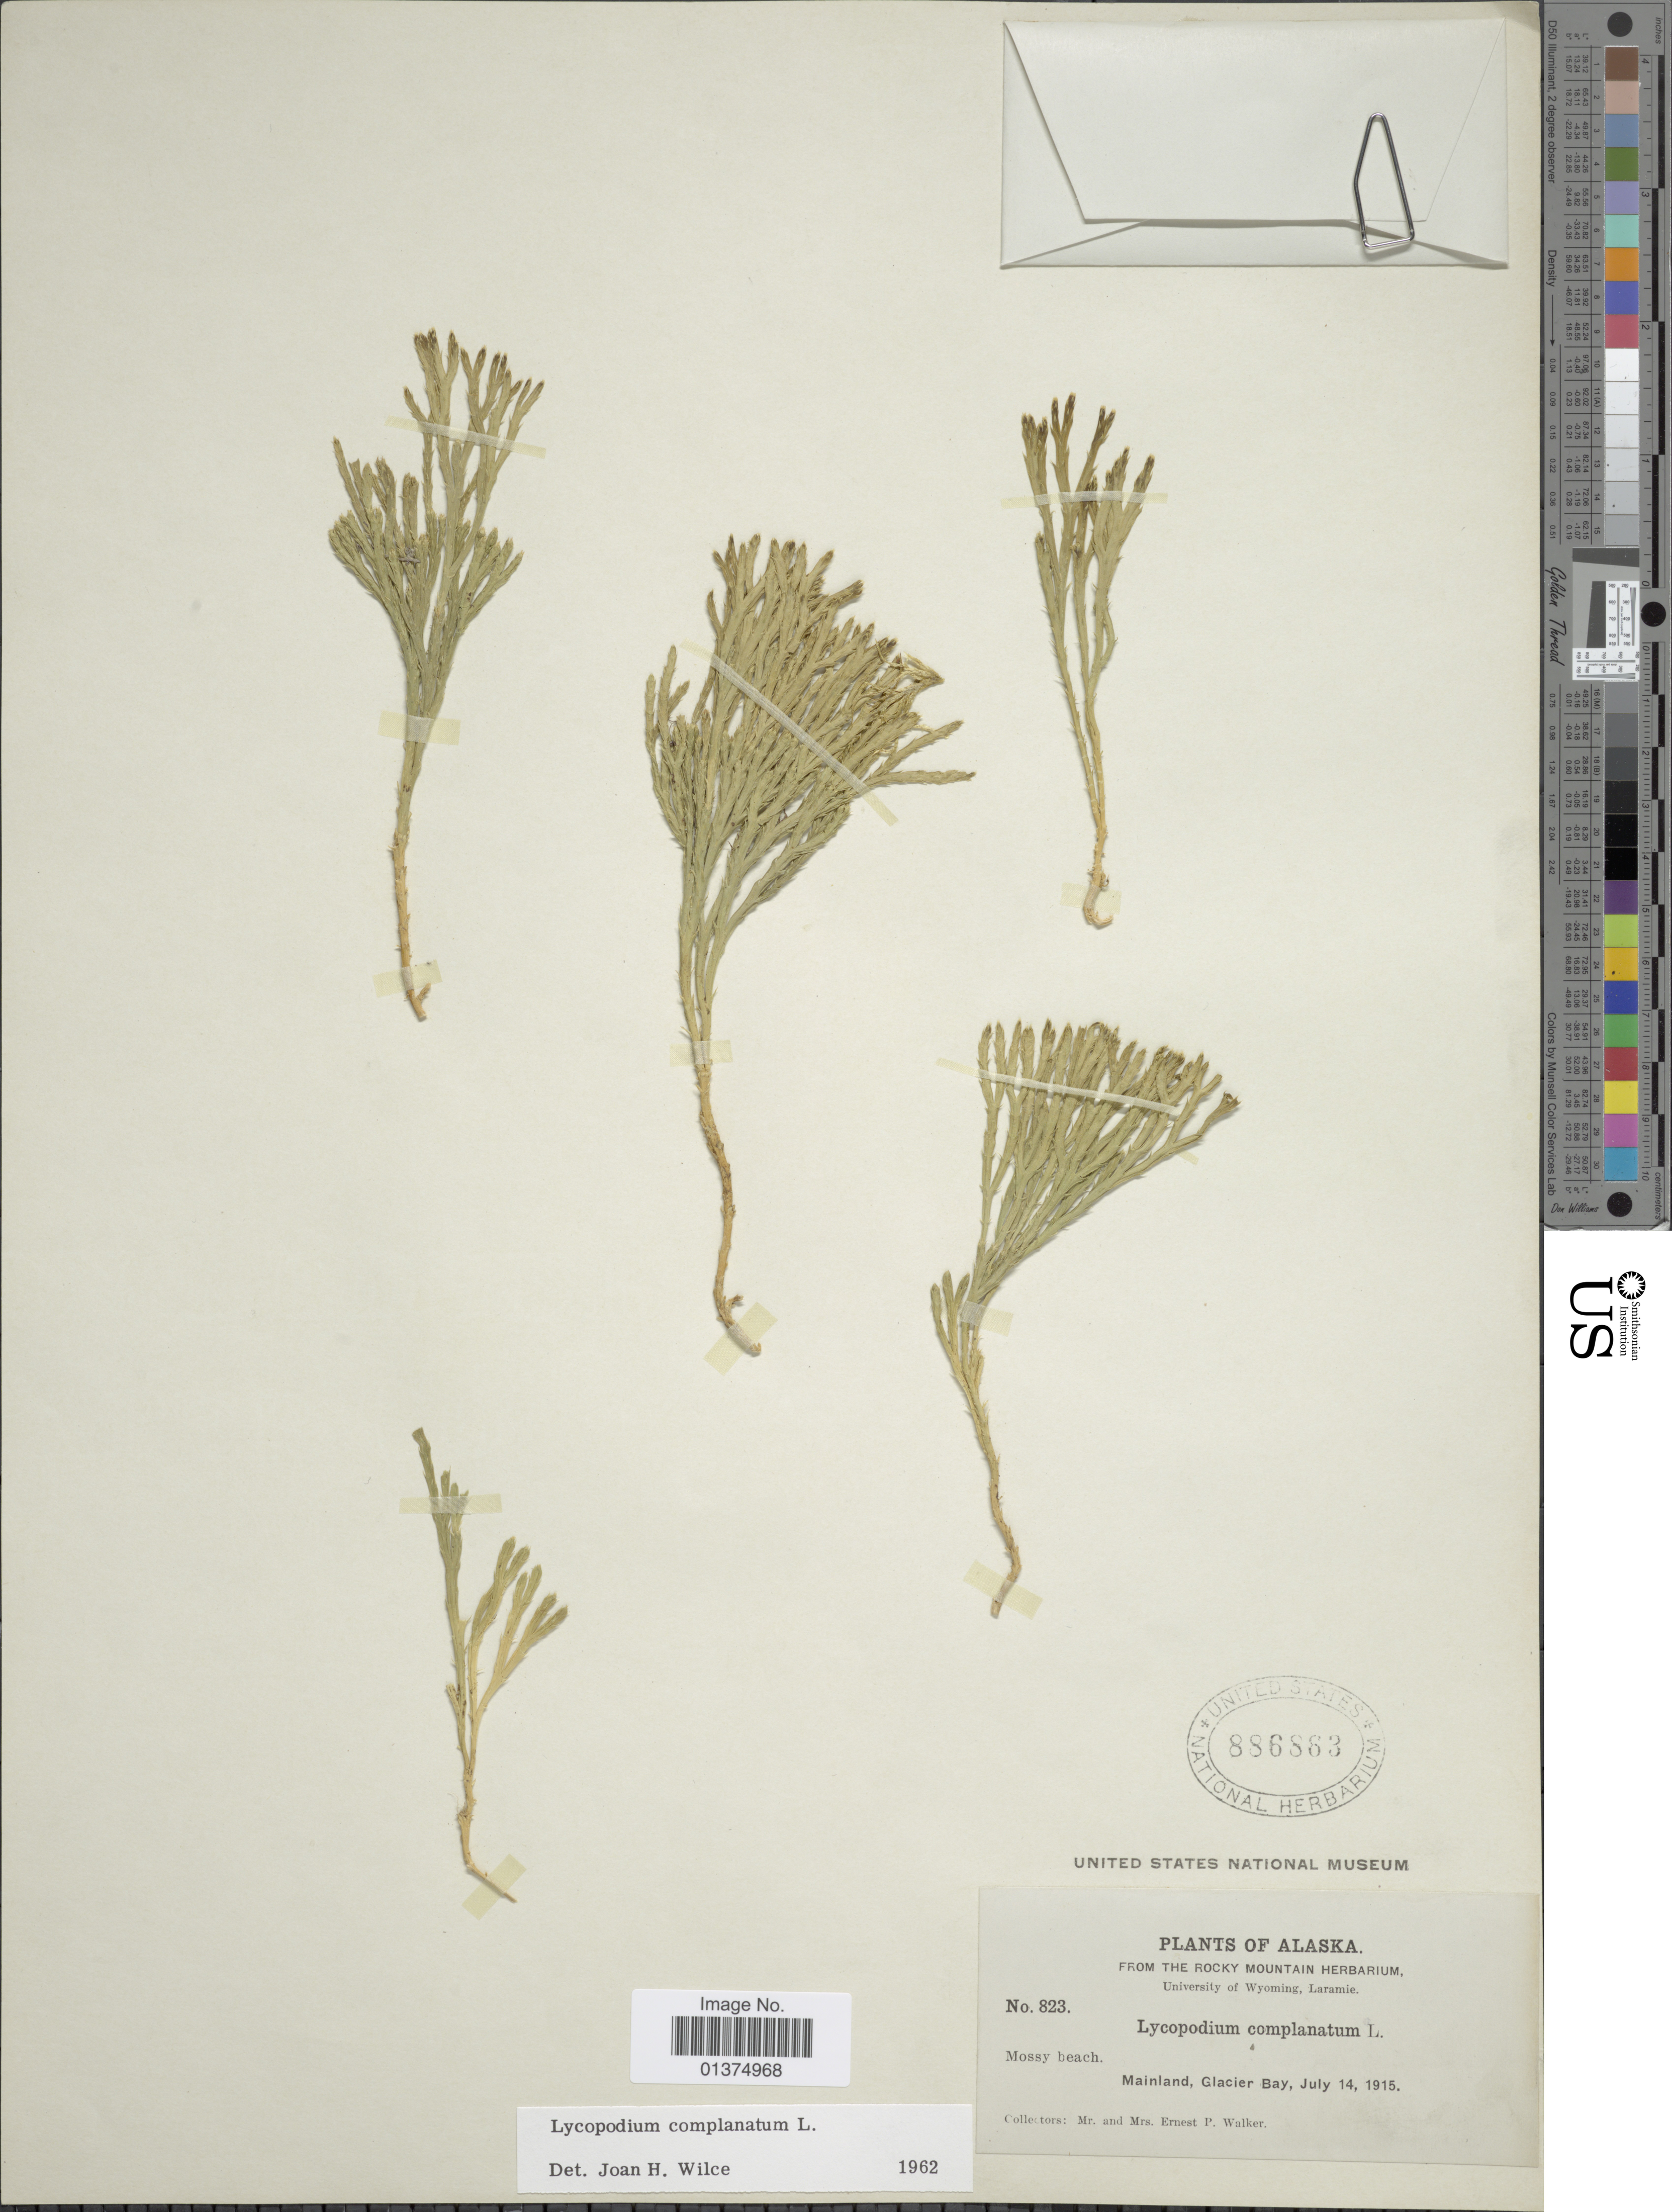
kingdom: Plantae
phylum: Tracheophyta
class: Lycopodiopsida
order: Lycopodiales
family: Lycopodiaceae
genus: Diphasiastrum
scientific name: Diphasiastrum complanatum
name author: (L.) Holub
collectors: E. P. Walker & E. Walker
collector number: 823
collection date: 1915-07-14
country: United States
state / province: Alaska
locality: Mainland, Glacier Bay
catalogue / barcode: US 886883